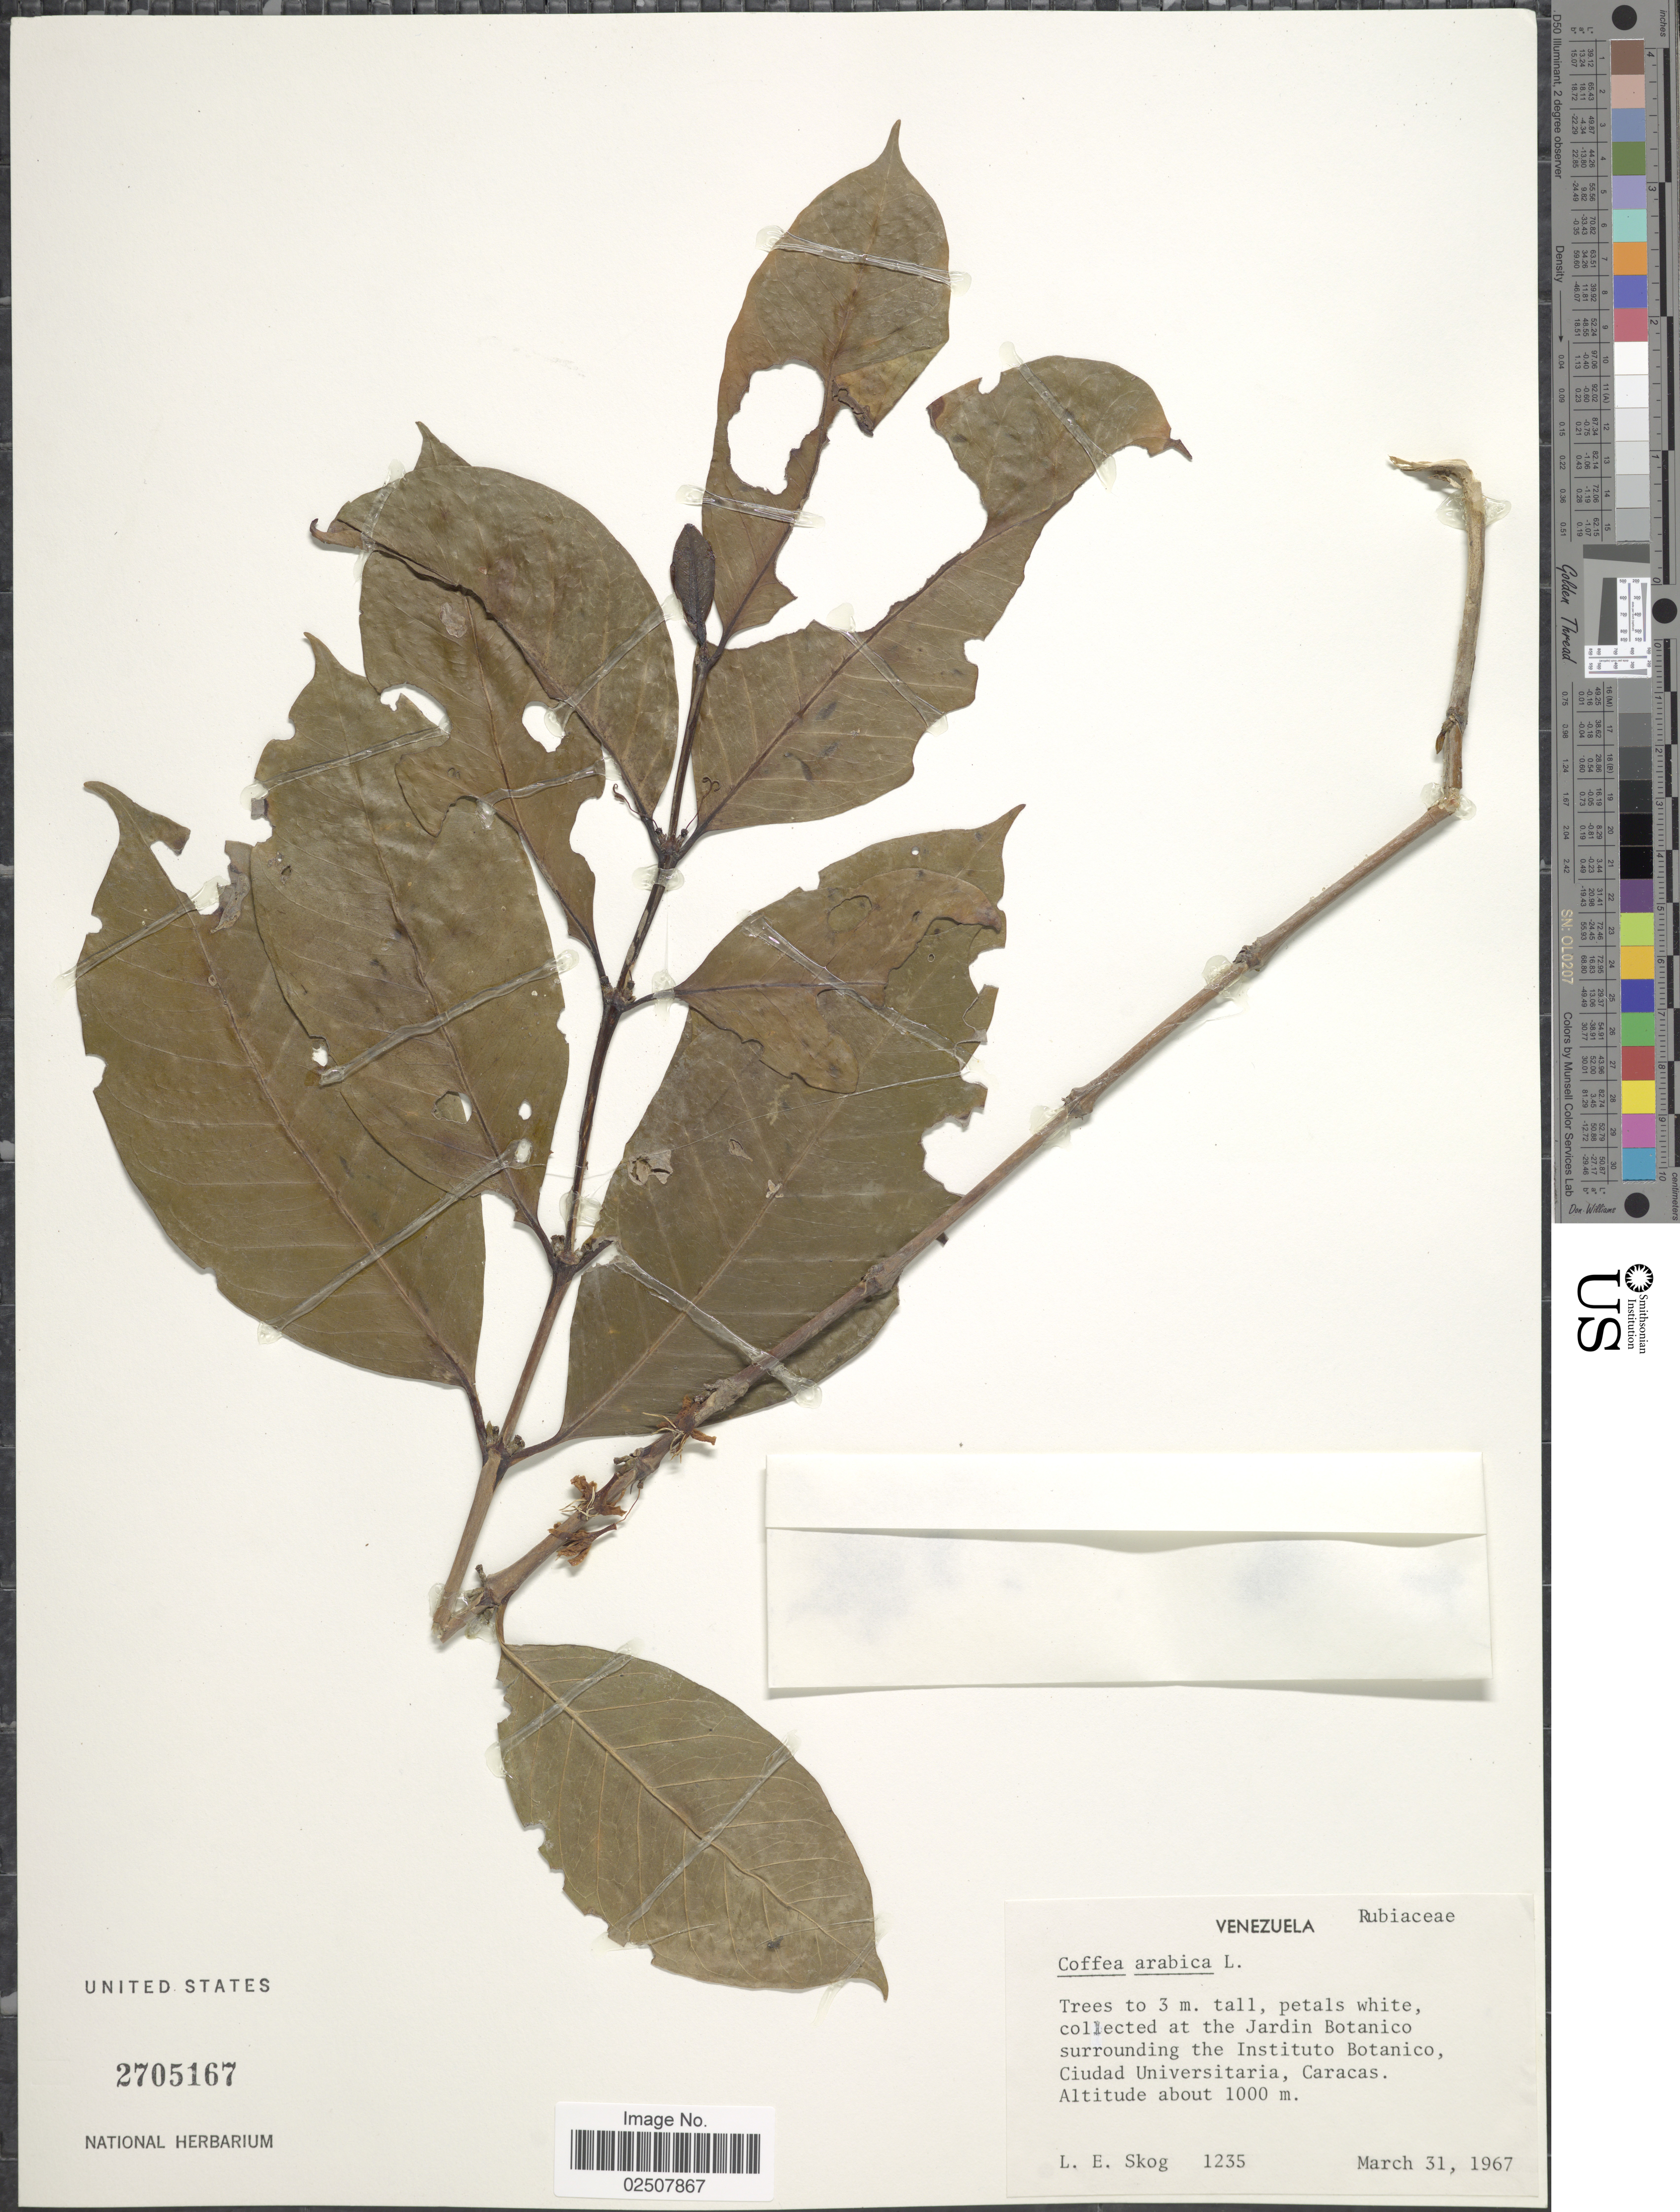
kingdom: Plantae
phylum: Tracheophyta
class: Magnoliopsida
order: Gentianales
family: Rubiaceae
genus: Coffea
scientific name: Coffea arabica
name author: L.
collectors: L. E. Skog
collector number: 1235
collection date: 1967-03-31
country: Venezuela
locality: At the Jardim Botanico surrounding the Istituto Botanico, Ciudad Universitaria, Caracas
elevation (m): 1000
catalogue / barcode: US 2705167